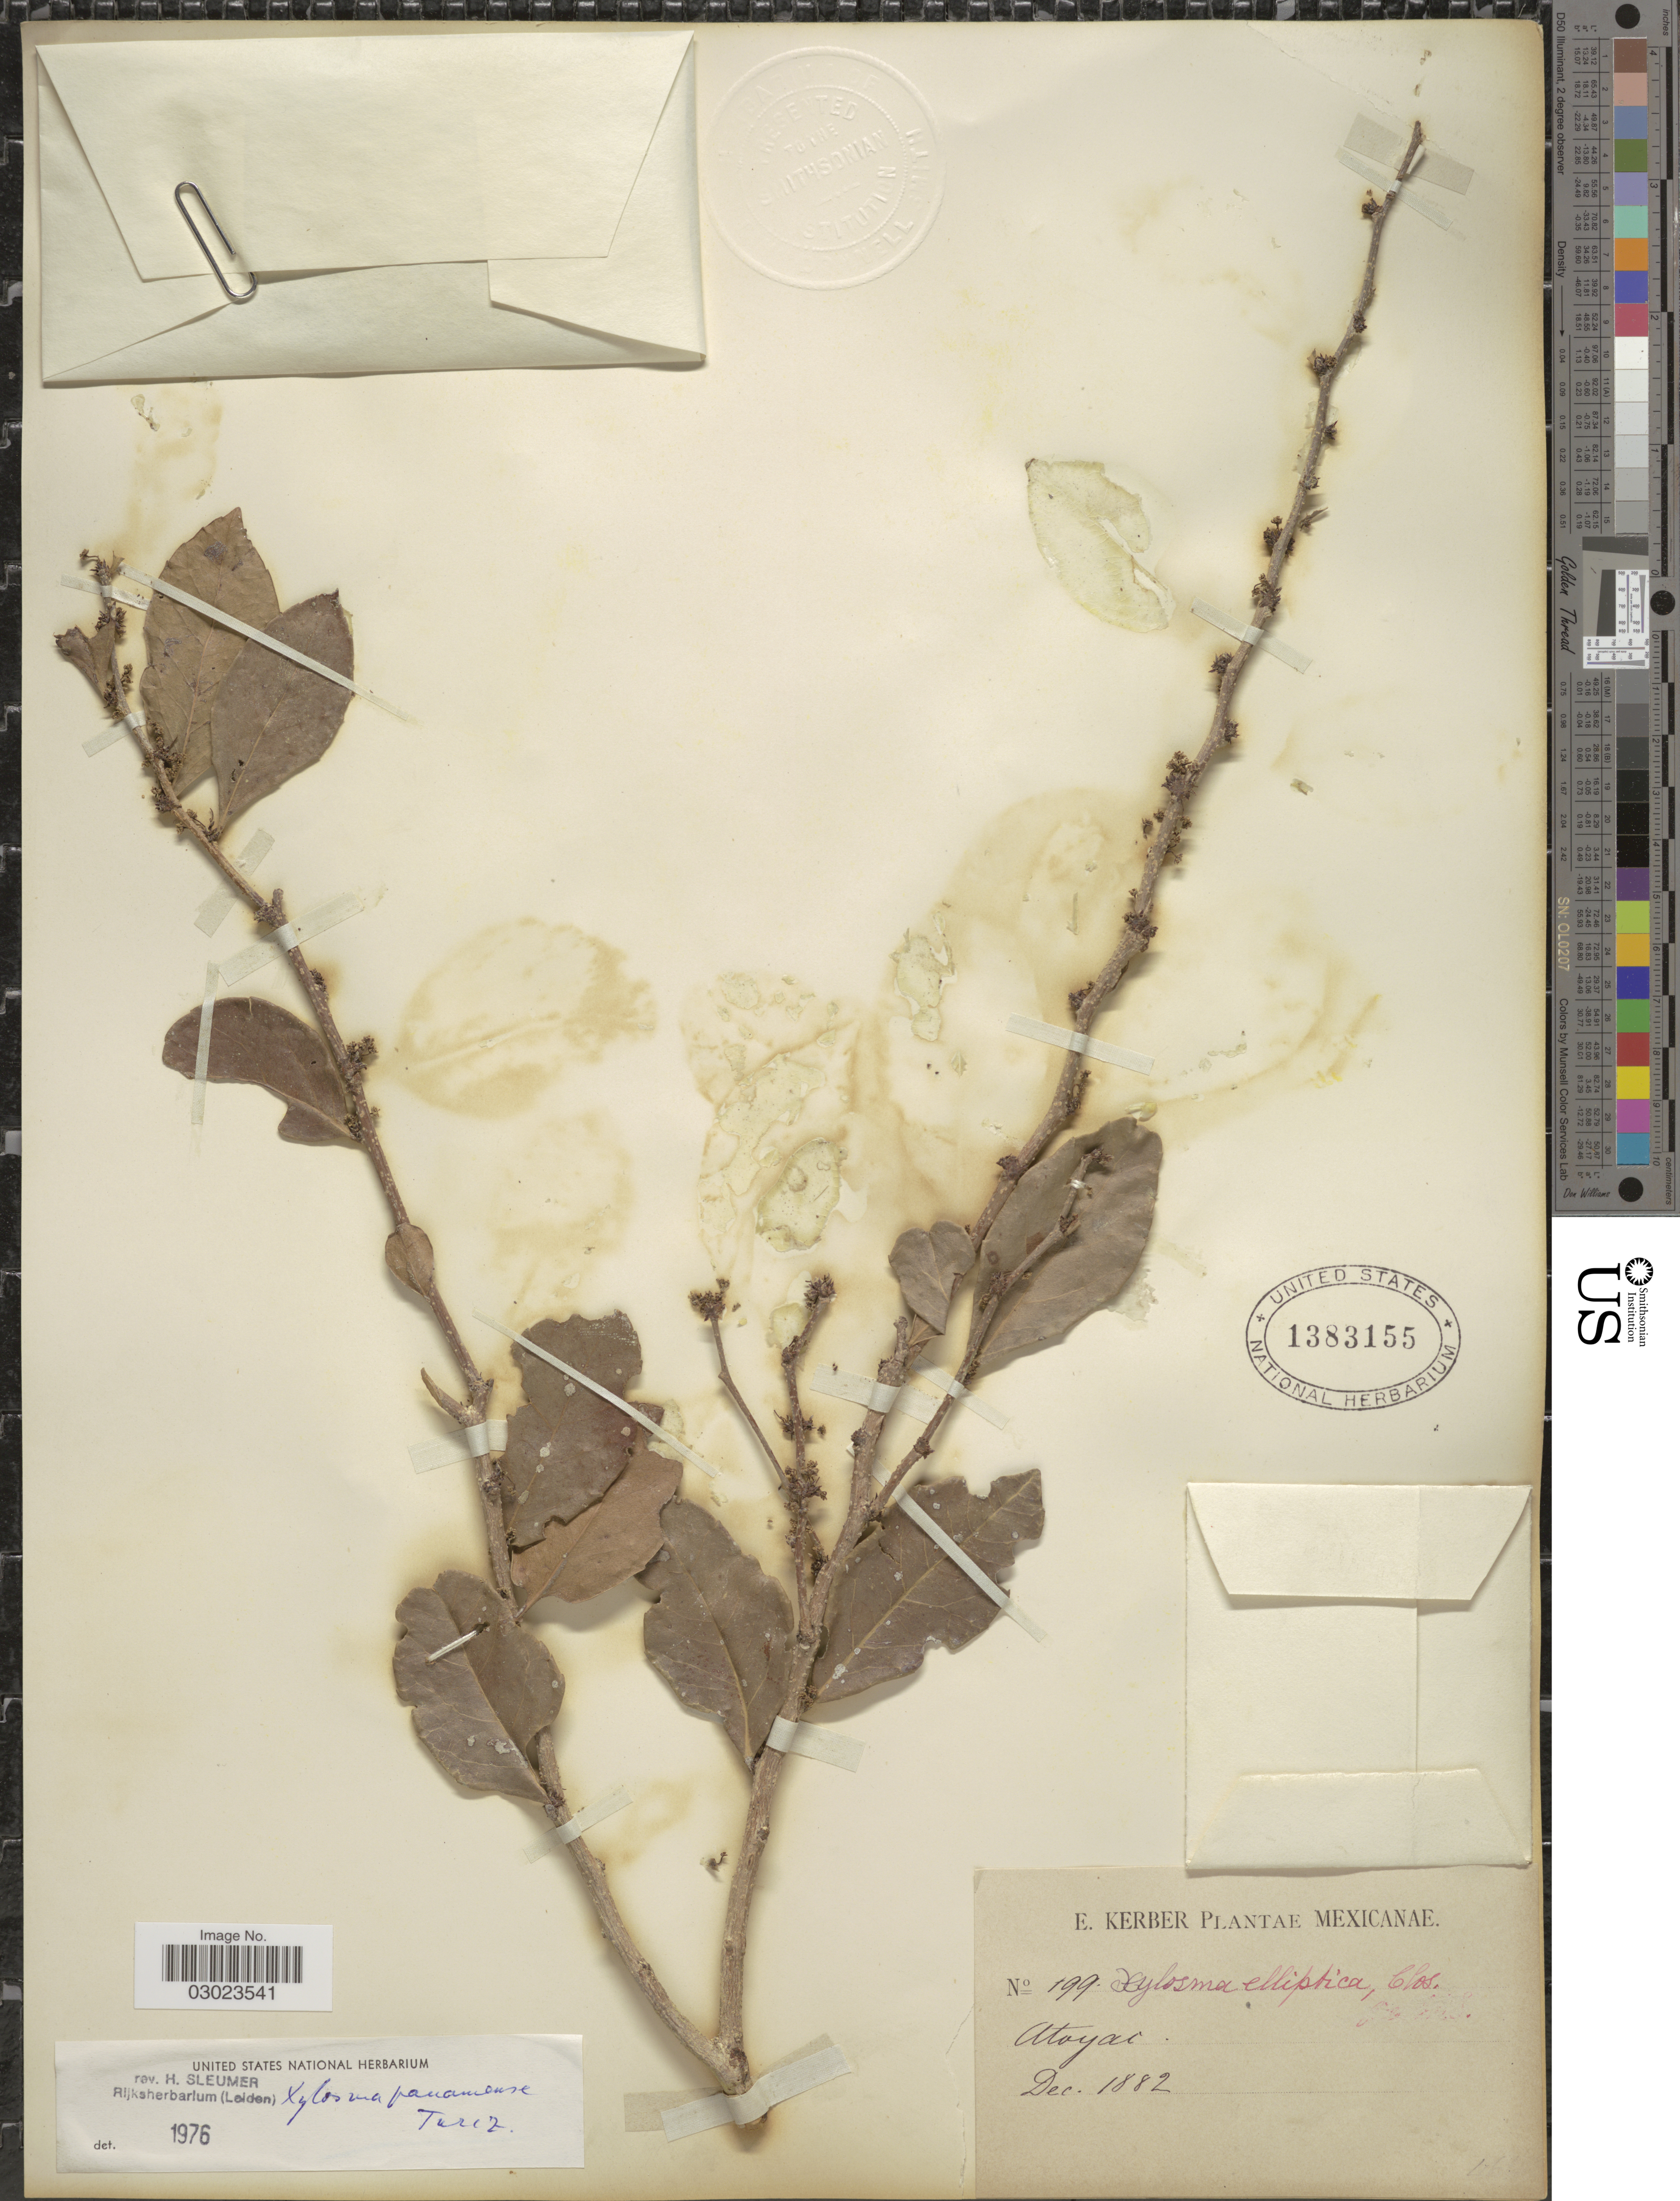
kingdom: Plantae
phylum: Tracheophyta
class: Magnoliopsida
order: Malpighiales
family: Salicaceae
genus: Xylosma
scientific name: Xylosma panamensis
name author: Turcz.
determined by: Sleumer, H. O.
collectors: E. Kerber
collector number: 199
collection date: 1882-12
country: Mexico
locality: Atoyac.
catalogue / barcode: US 1383155